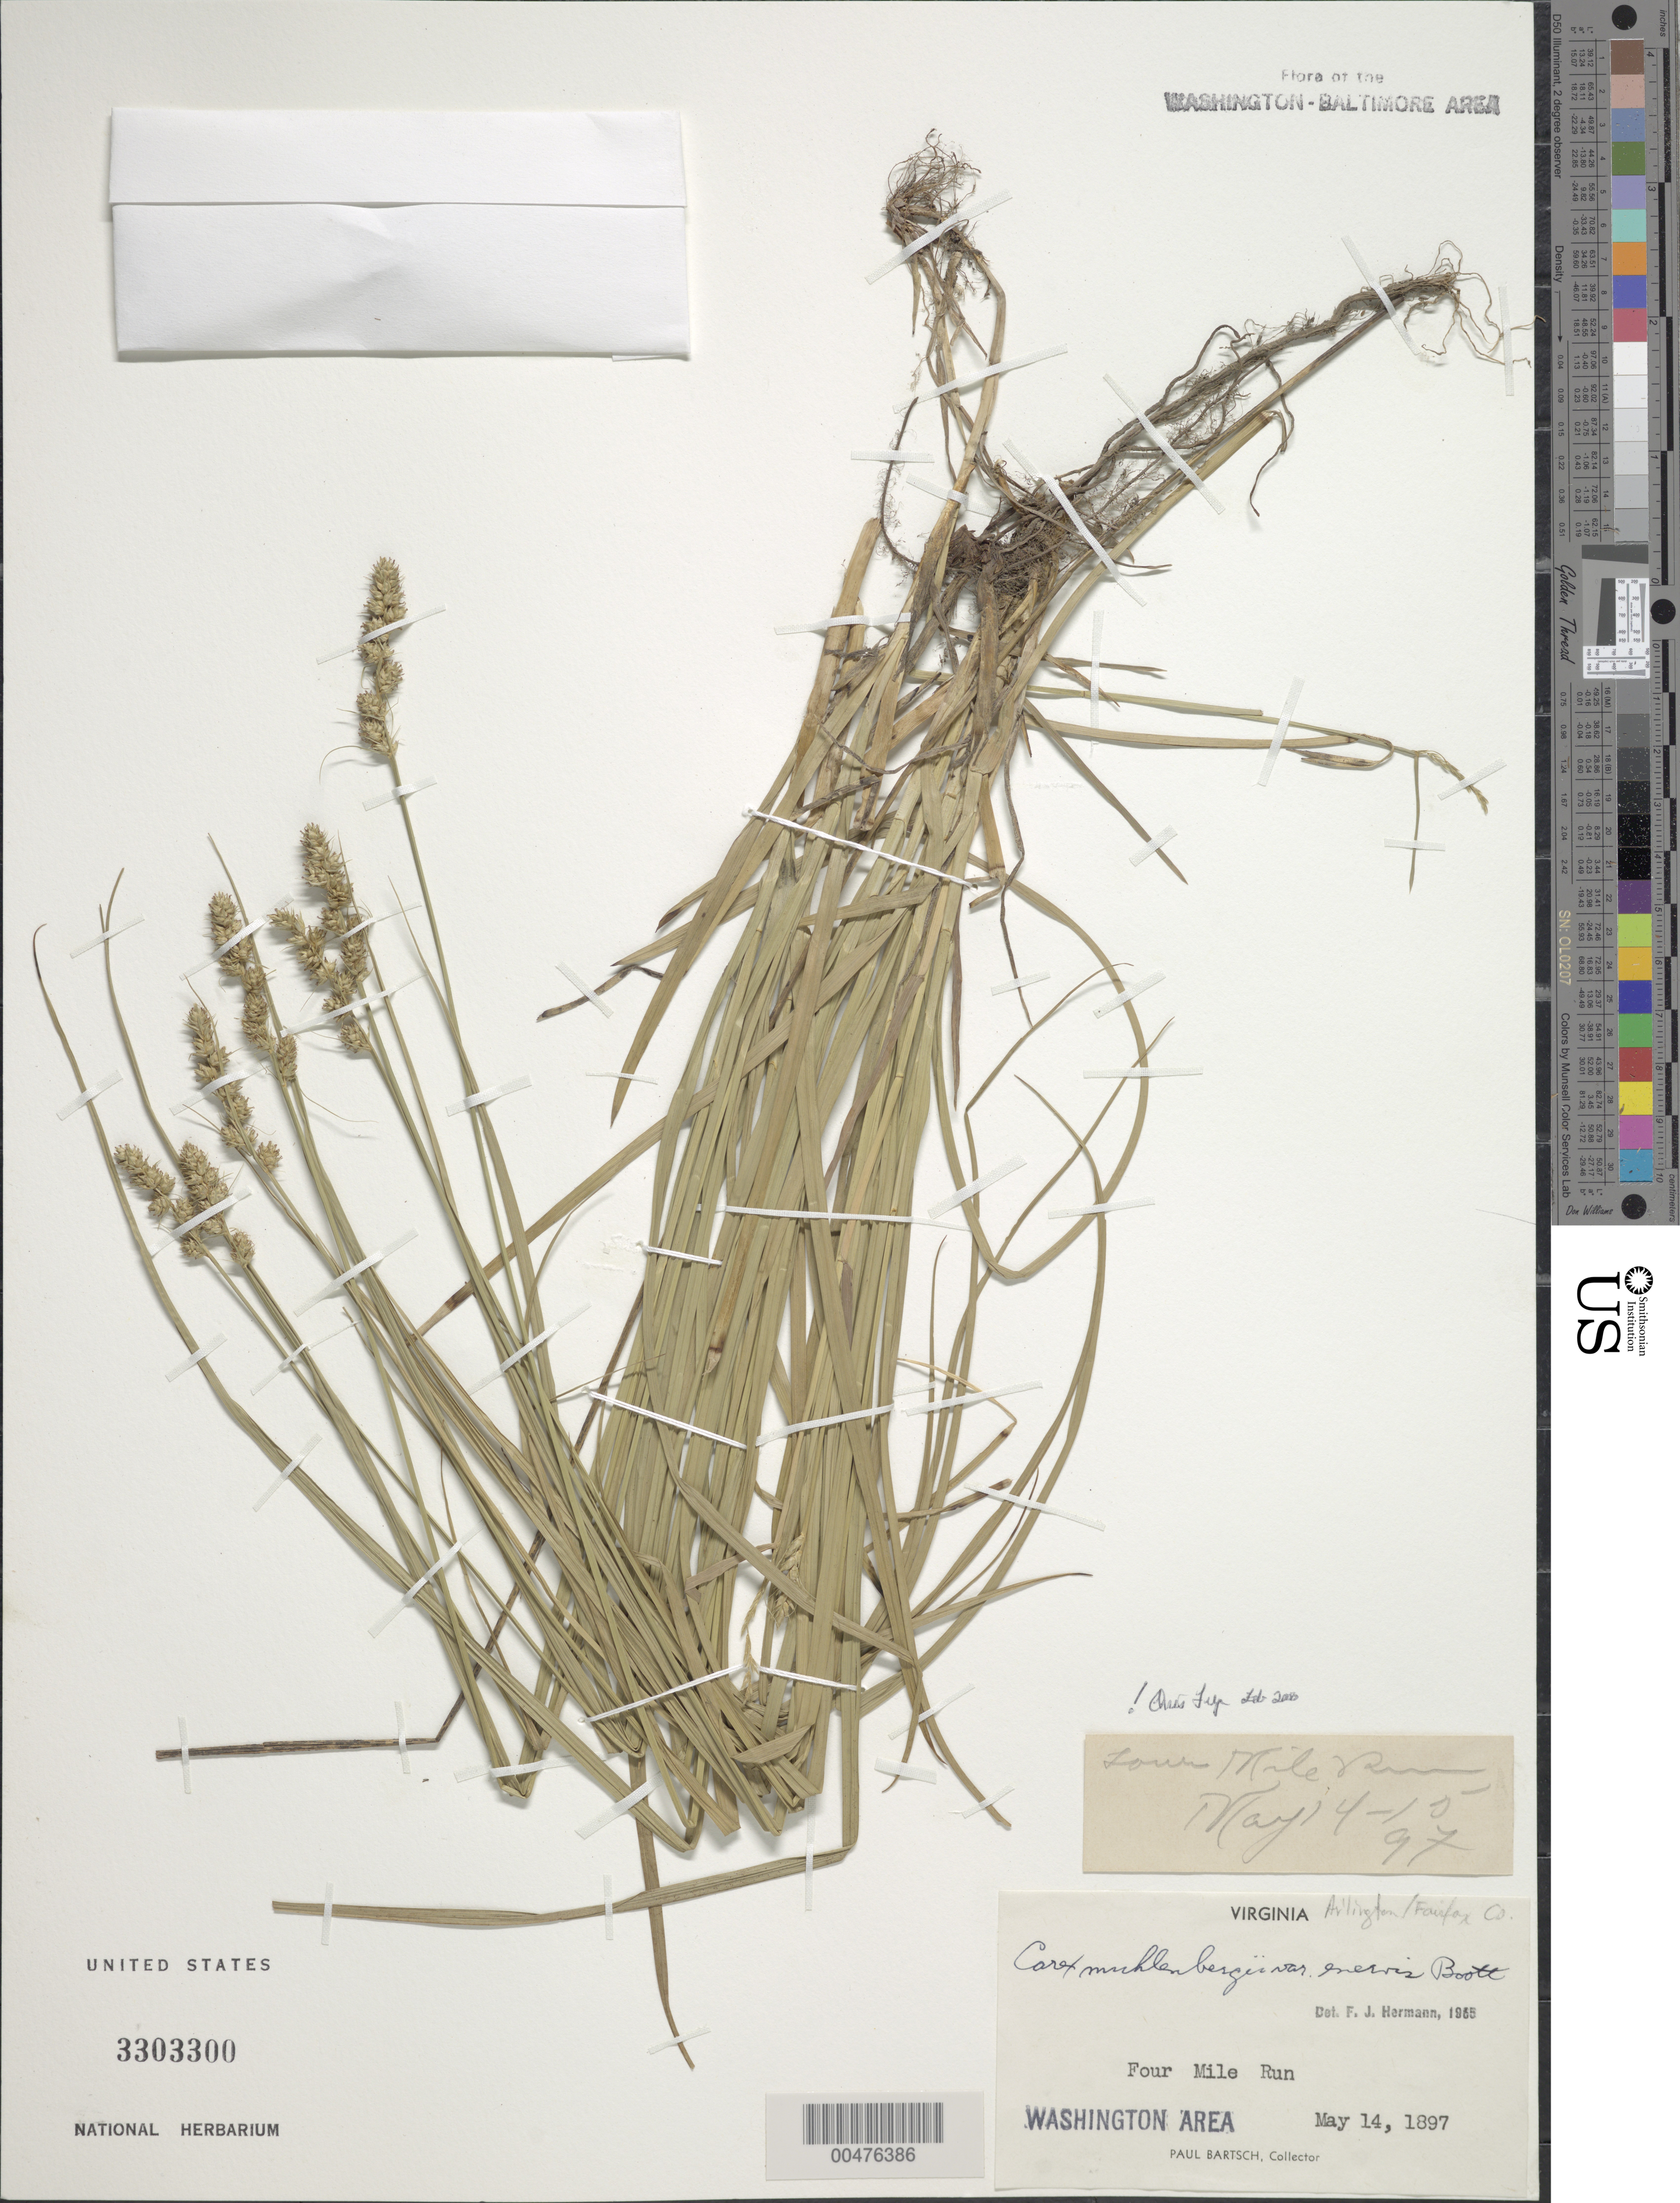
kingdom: Plantae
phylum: Tracheophyta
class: Liliopsida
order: Poales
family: Cyperaceae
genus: Carex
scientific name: Carex muehlenbergii var. enervis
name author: Boott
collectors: P. Bartsch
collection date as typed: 14 May 1897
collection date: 1897-05-14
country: United States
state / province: Virginia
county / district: Arlington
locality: Four Mile Run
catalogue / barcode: US 3303300